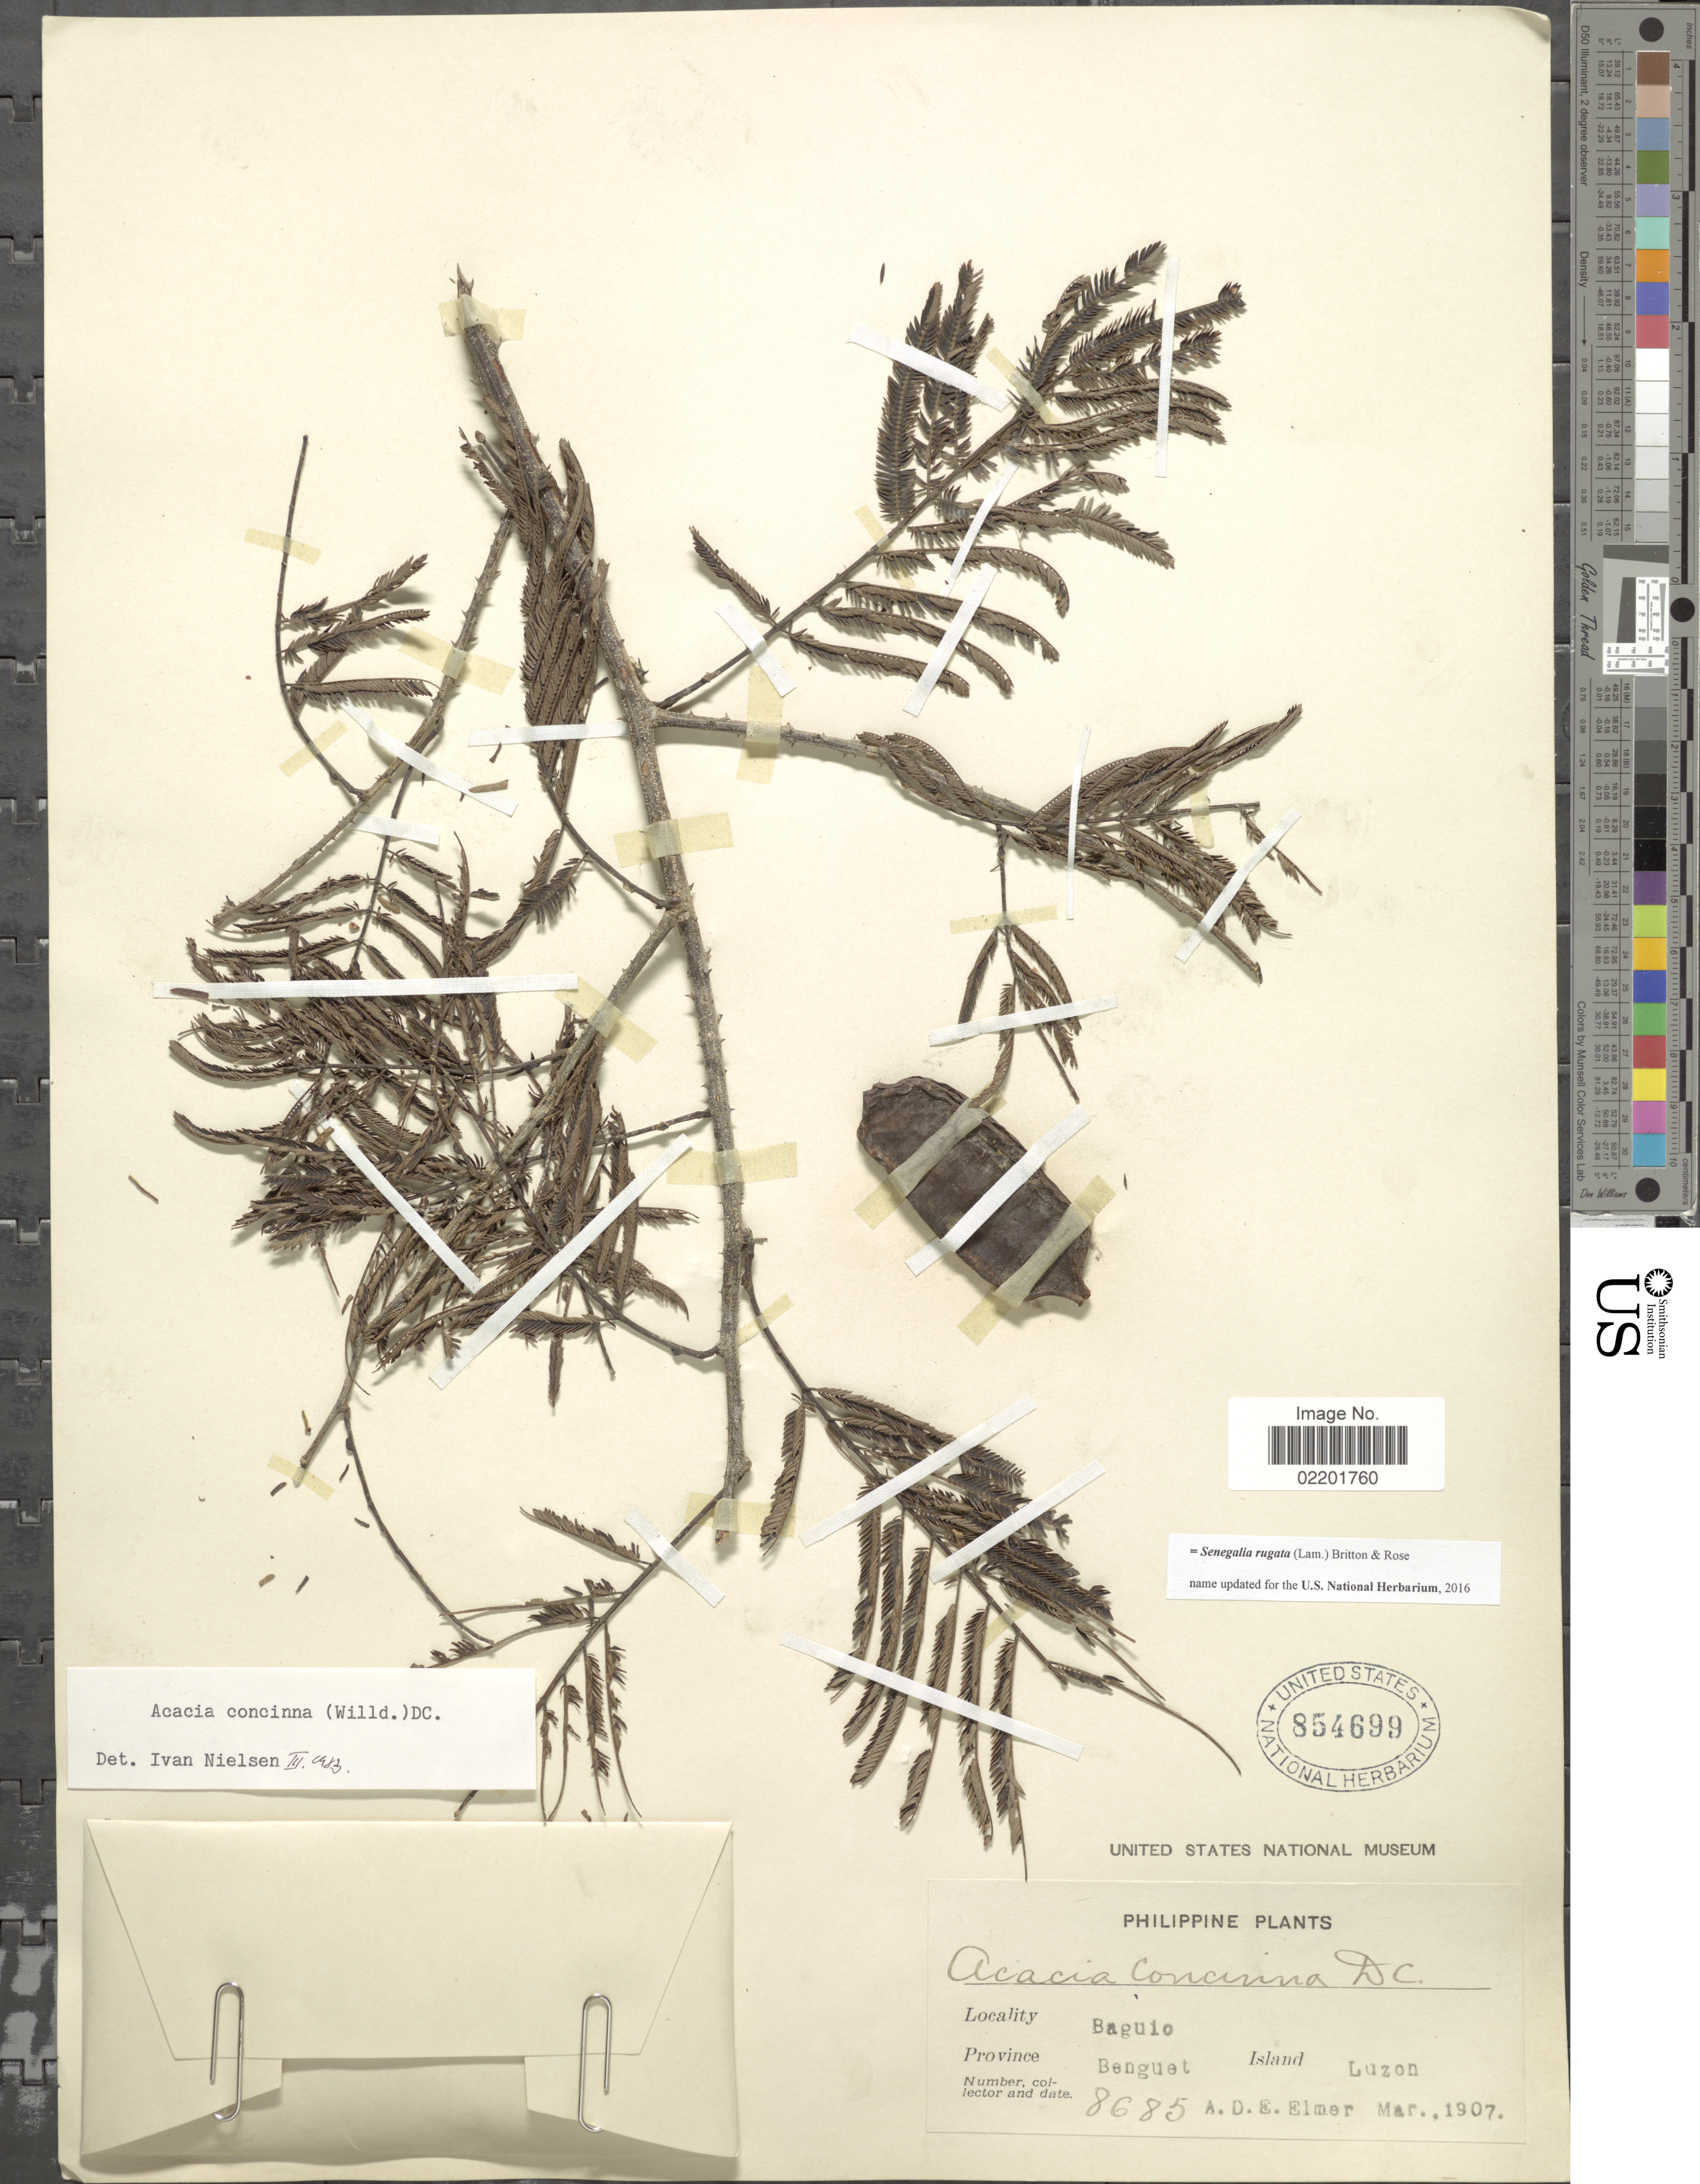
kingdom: Plantae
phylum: Tracheophyta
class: Magnoliopsida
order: Fabales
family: Fabaceae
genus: Senegalia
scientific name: Senegalia rugata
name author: (Lam.) Britton & Rose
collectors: A. D. E. Elmer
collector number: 8685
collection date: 1907-03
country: Philippines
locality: Baguio, Province Benguet, Island Luzon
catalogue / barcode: US 854699